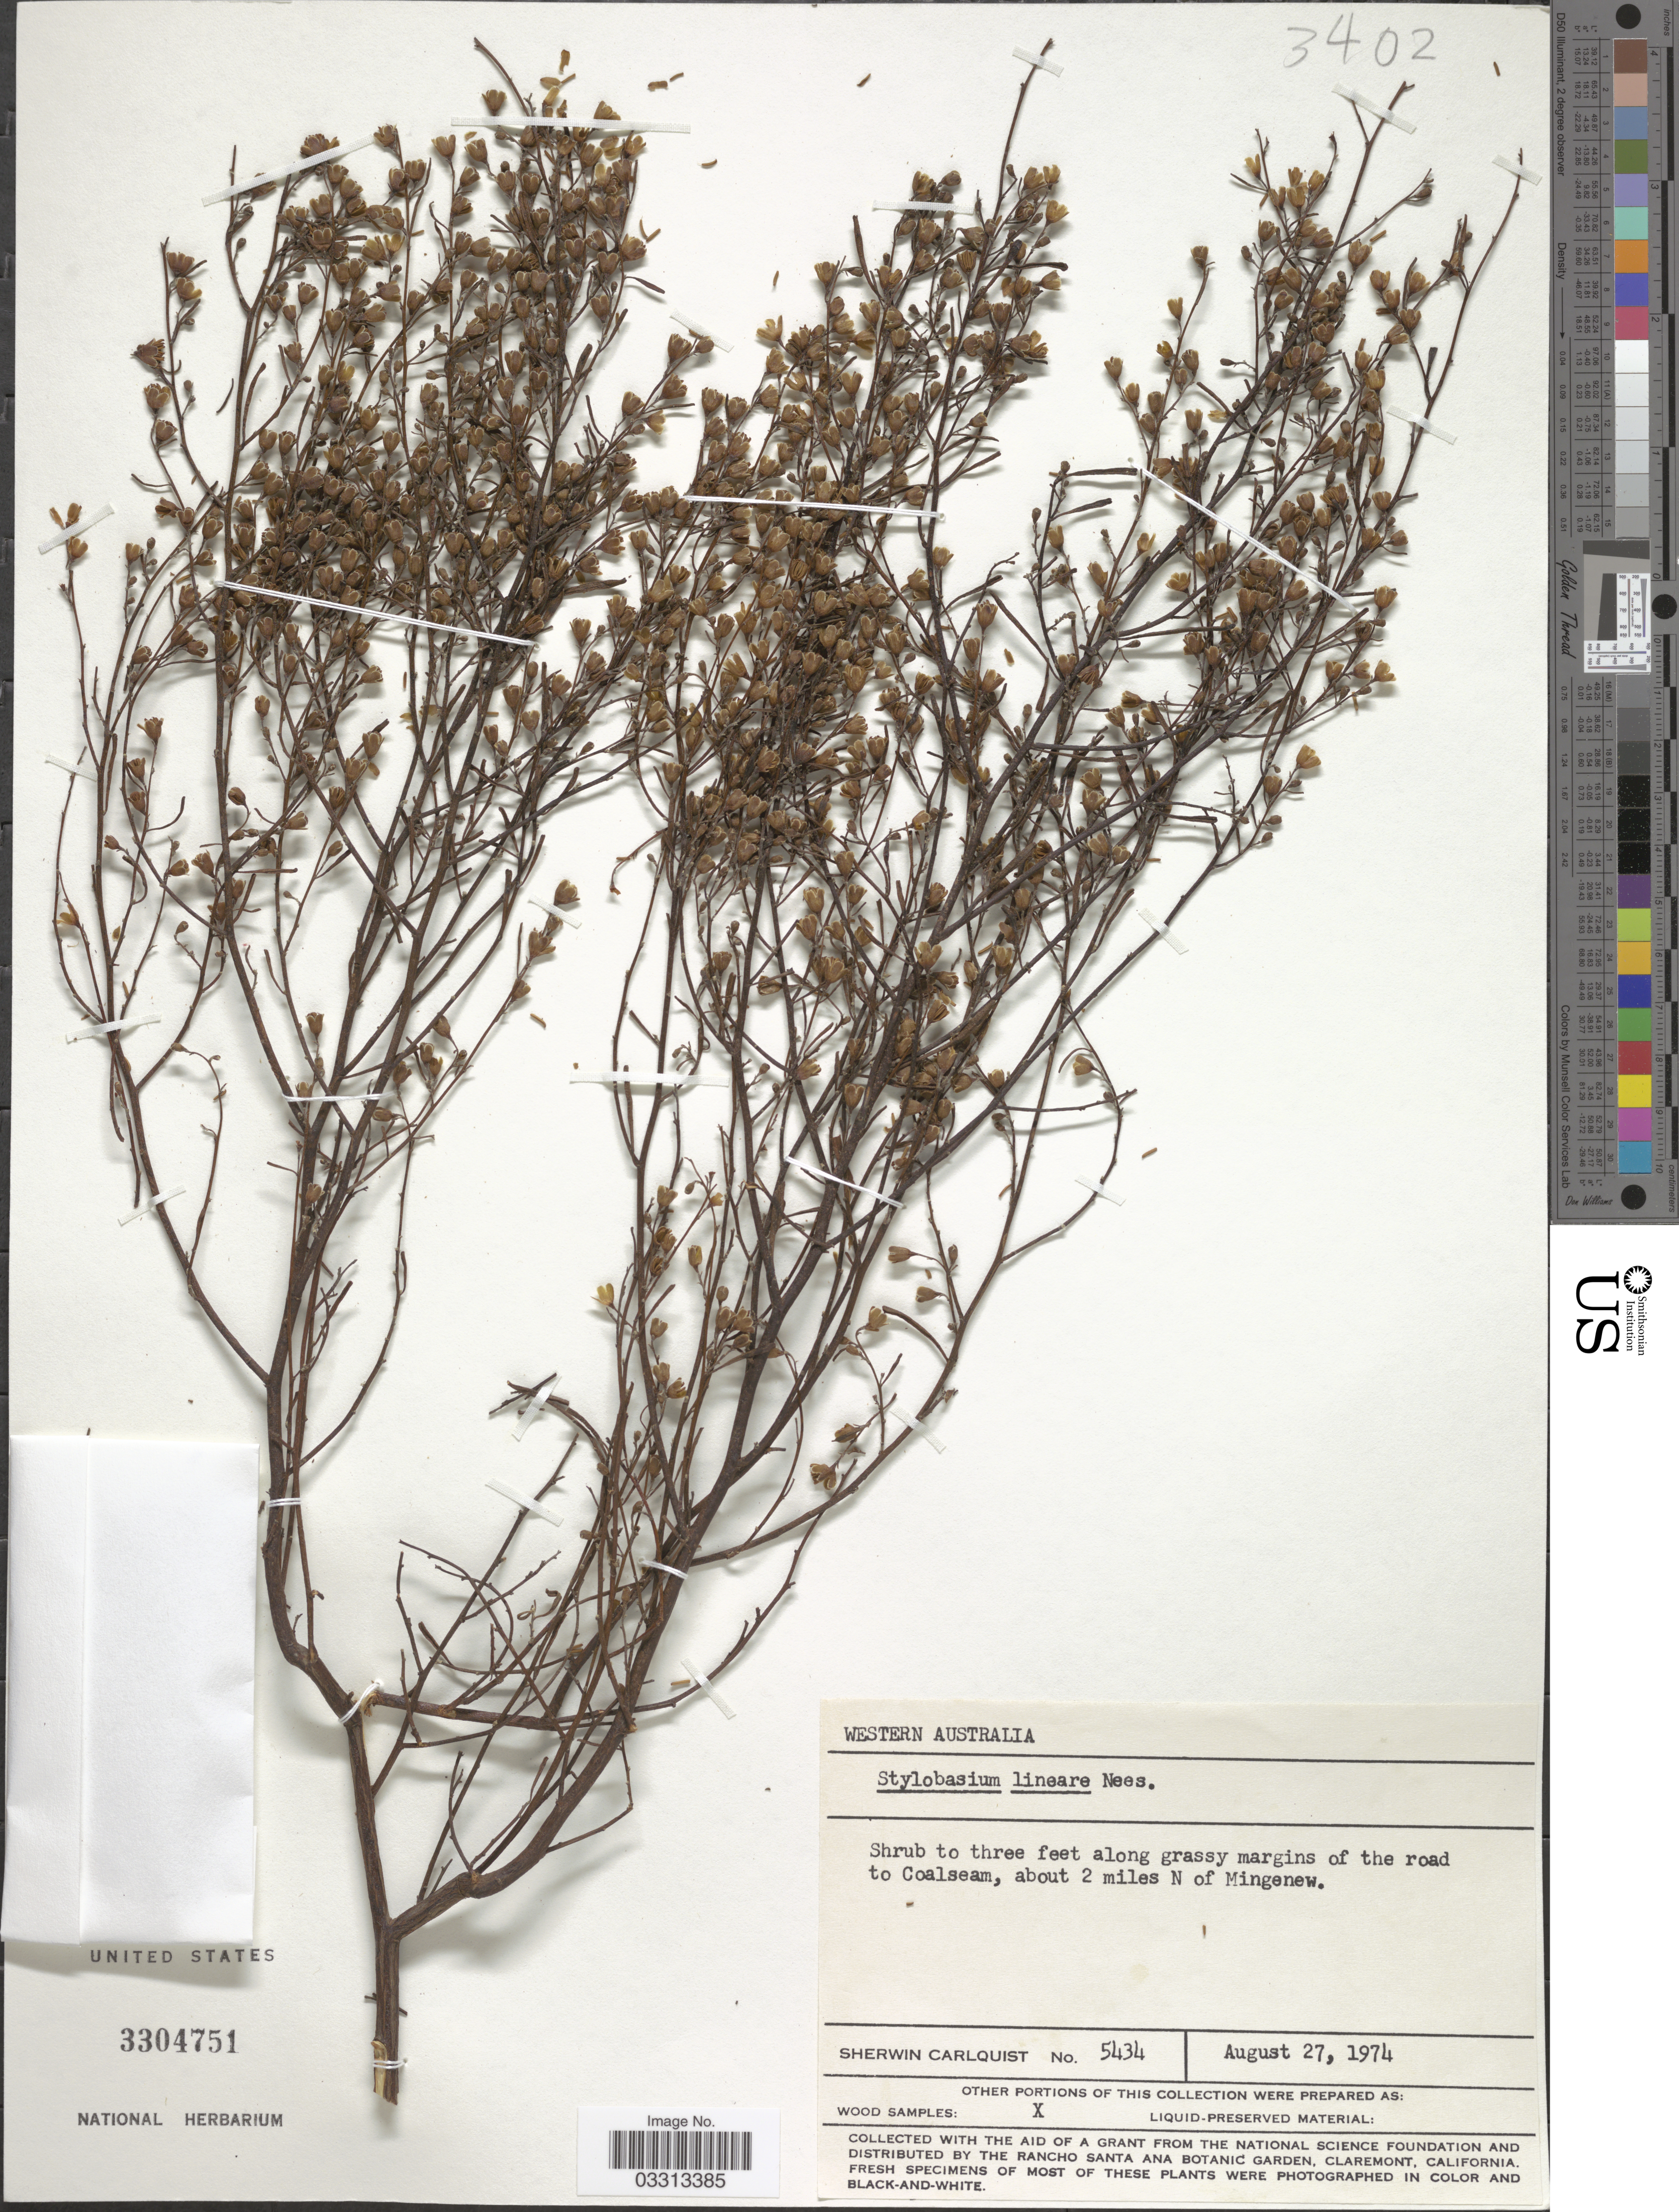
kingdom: Plantae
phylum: Tracheophyta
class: Magnoliopsida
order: Fabales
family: Surianaceae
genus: Stylobasium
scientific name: Stylobasium lineare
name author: Nees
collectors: S. Carlquist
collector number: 5434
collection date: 1974-08-27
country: Australia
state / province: Western Australia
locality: Along grassy margins of the road to Coalseam, about 2 miles N of Mingenew.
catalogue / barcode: US 3304751